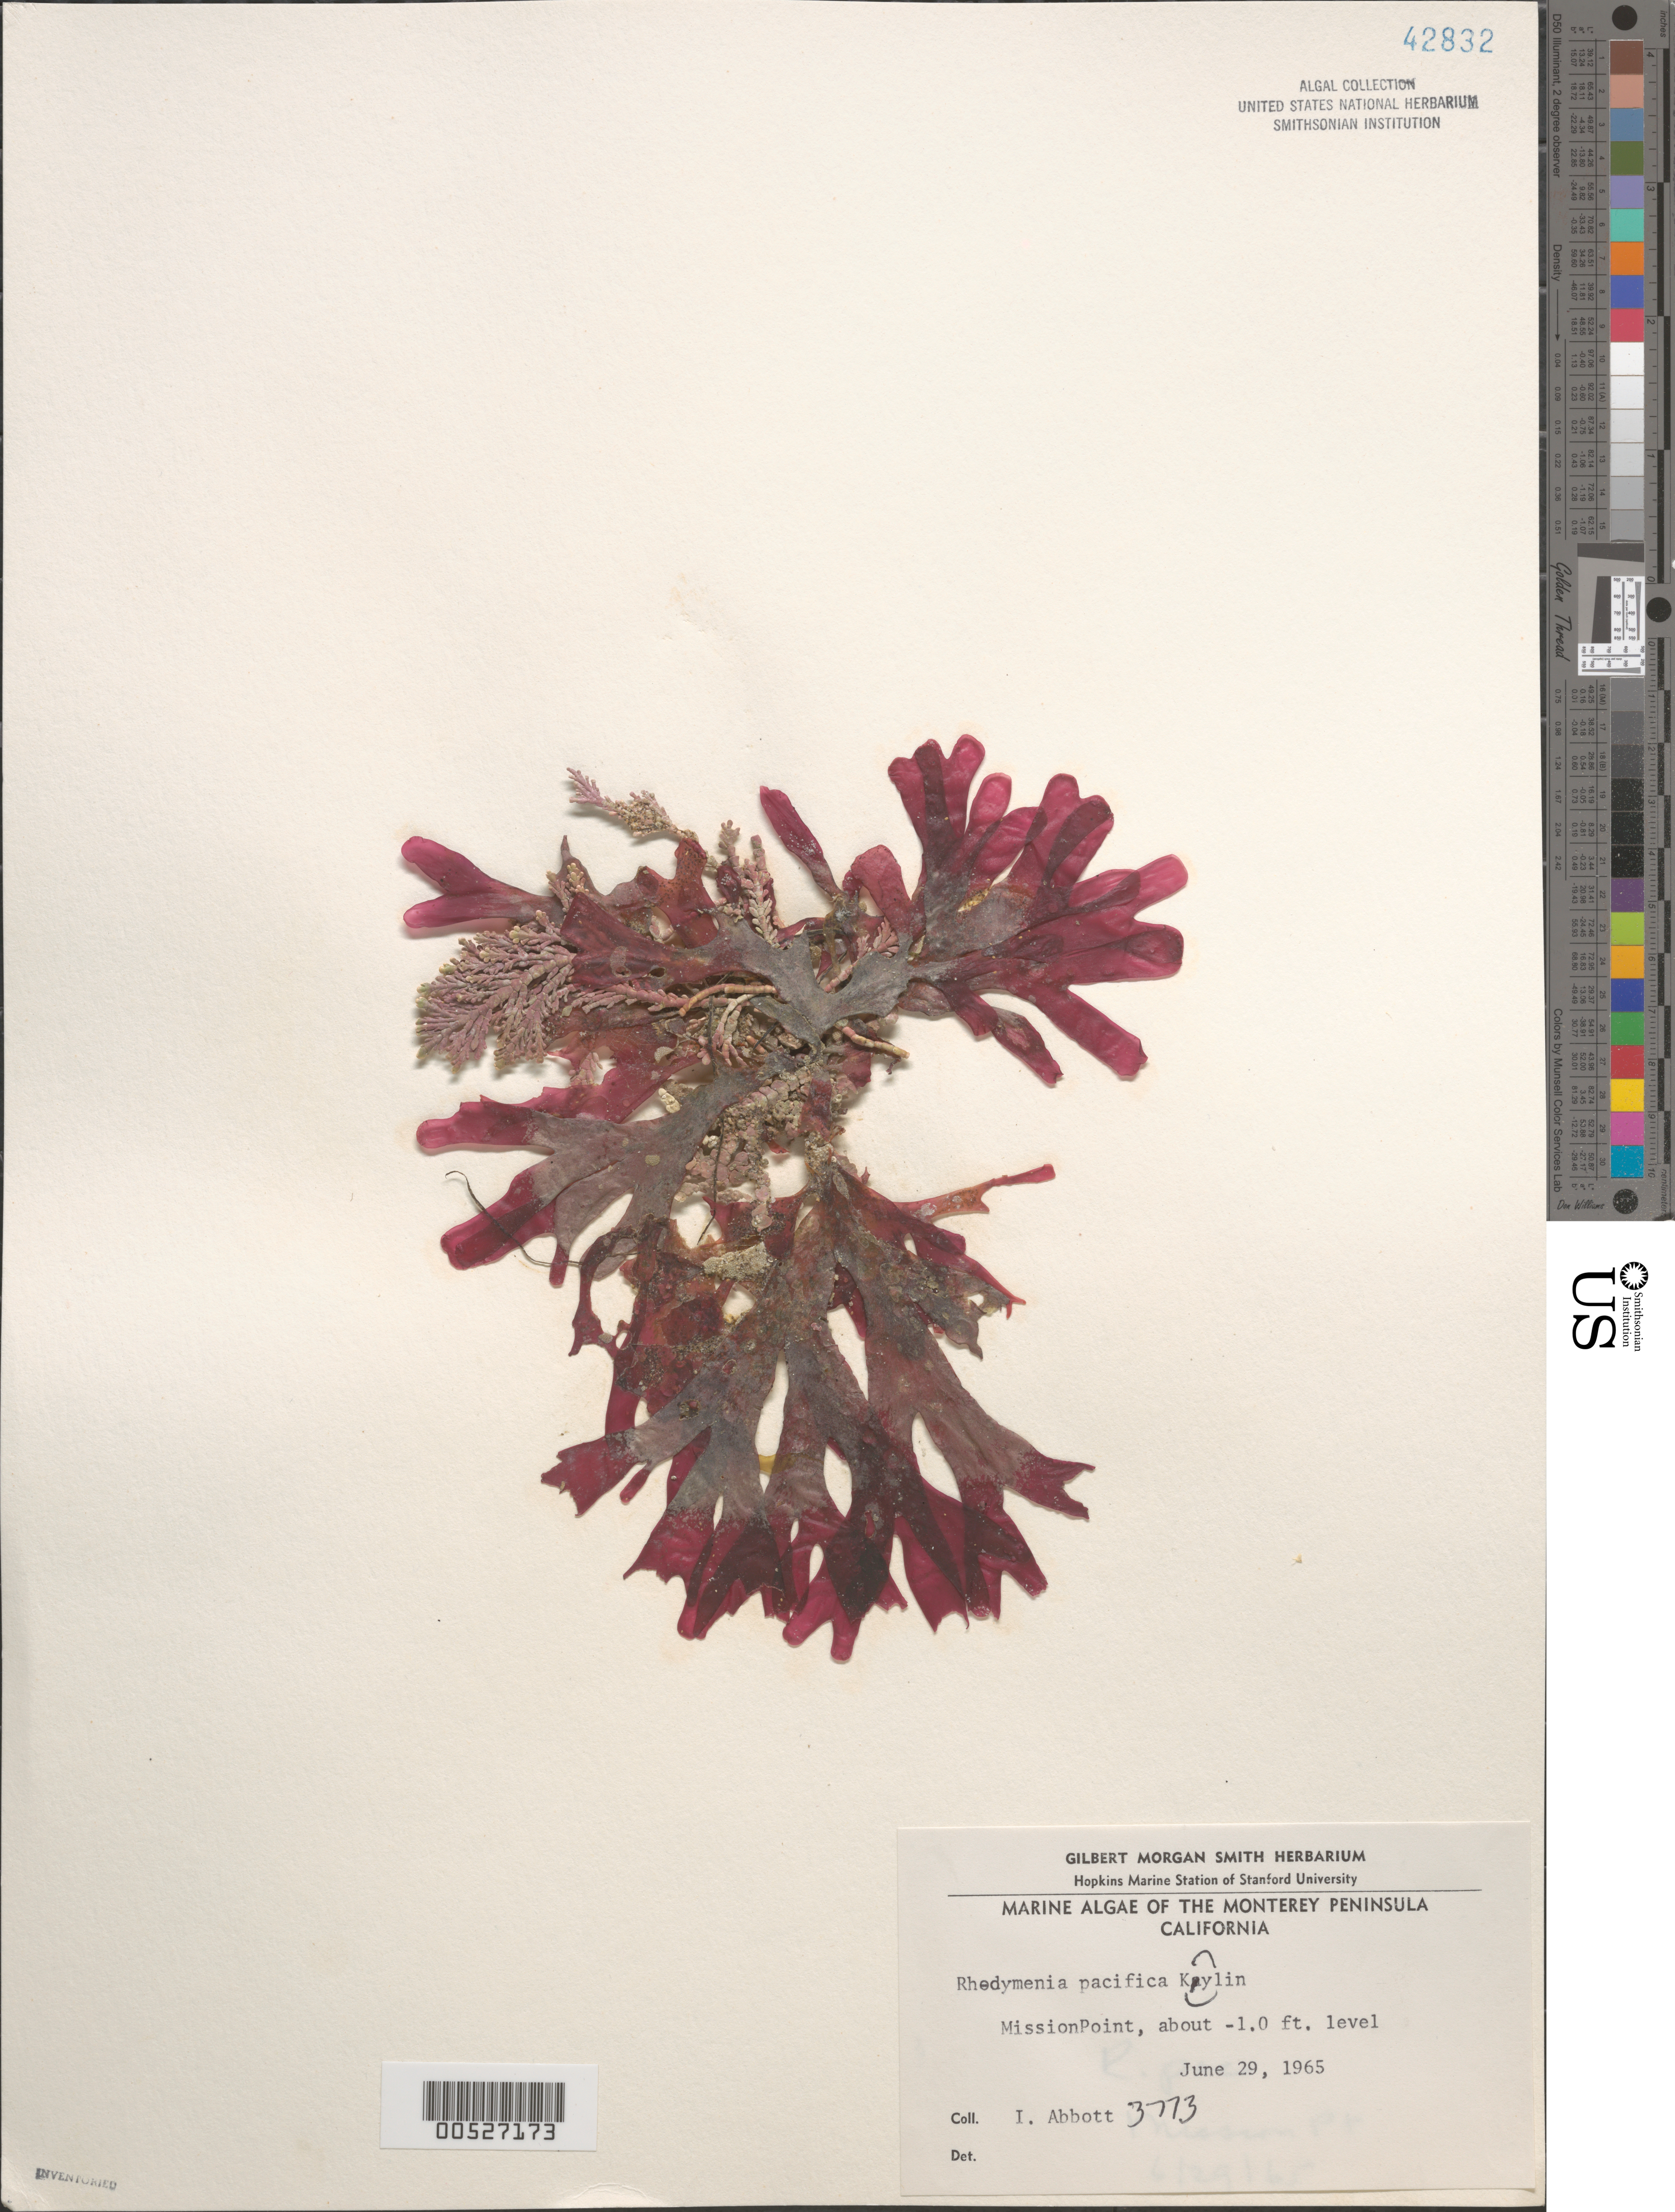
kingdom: Plantae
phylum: Rhodophyta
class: Florideophyceae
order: Rhodymeniales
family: Rhodymeniaceae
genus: Rhodymenia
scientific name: Rhodymenia pacifica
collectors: I. A. Abbott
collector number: IAA 3773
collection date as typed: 29 Jun 1965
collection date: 1965-06-29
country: United States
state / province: California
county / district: Monterey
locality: Mission Point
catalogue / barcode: US 42832